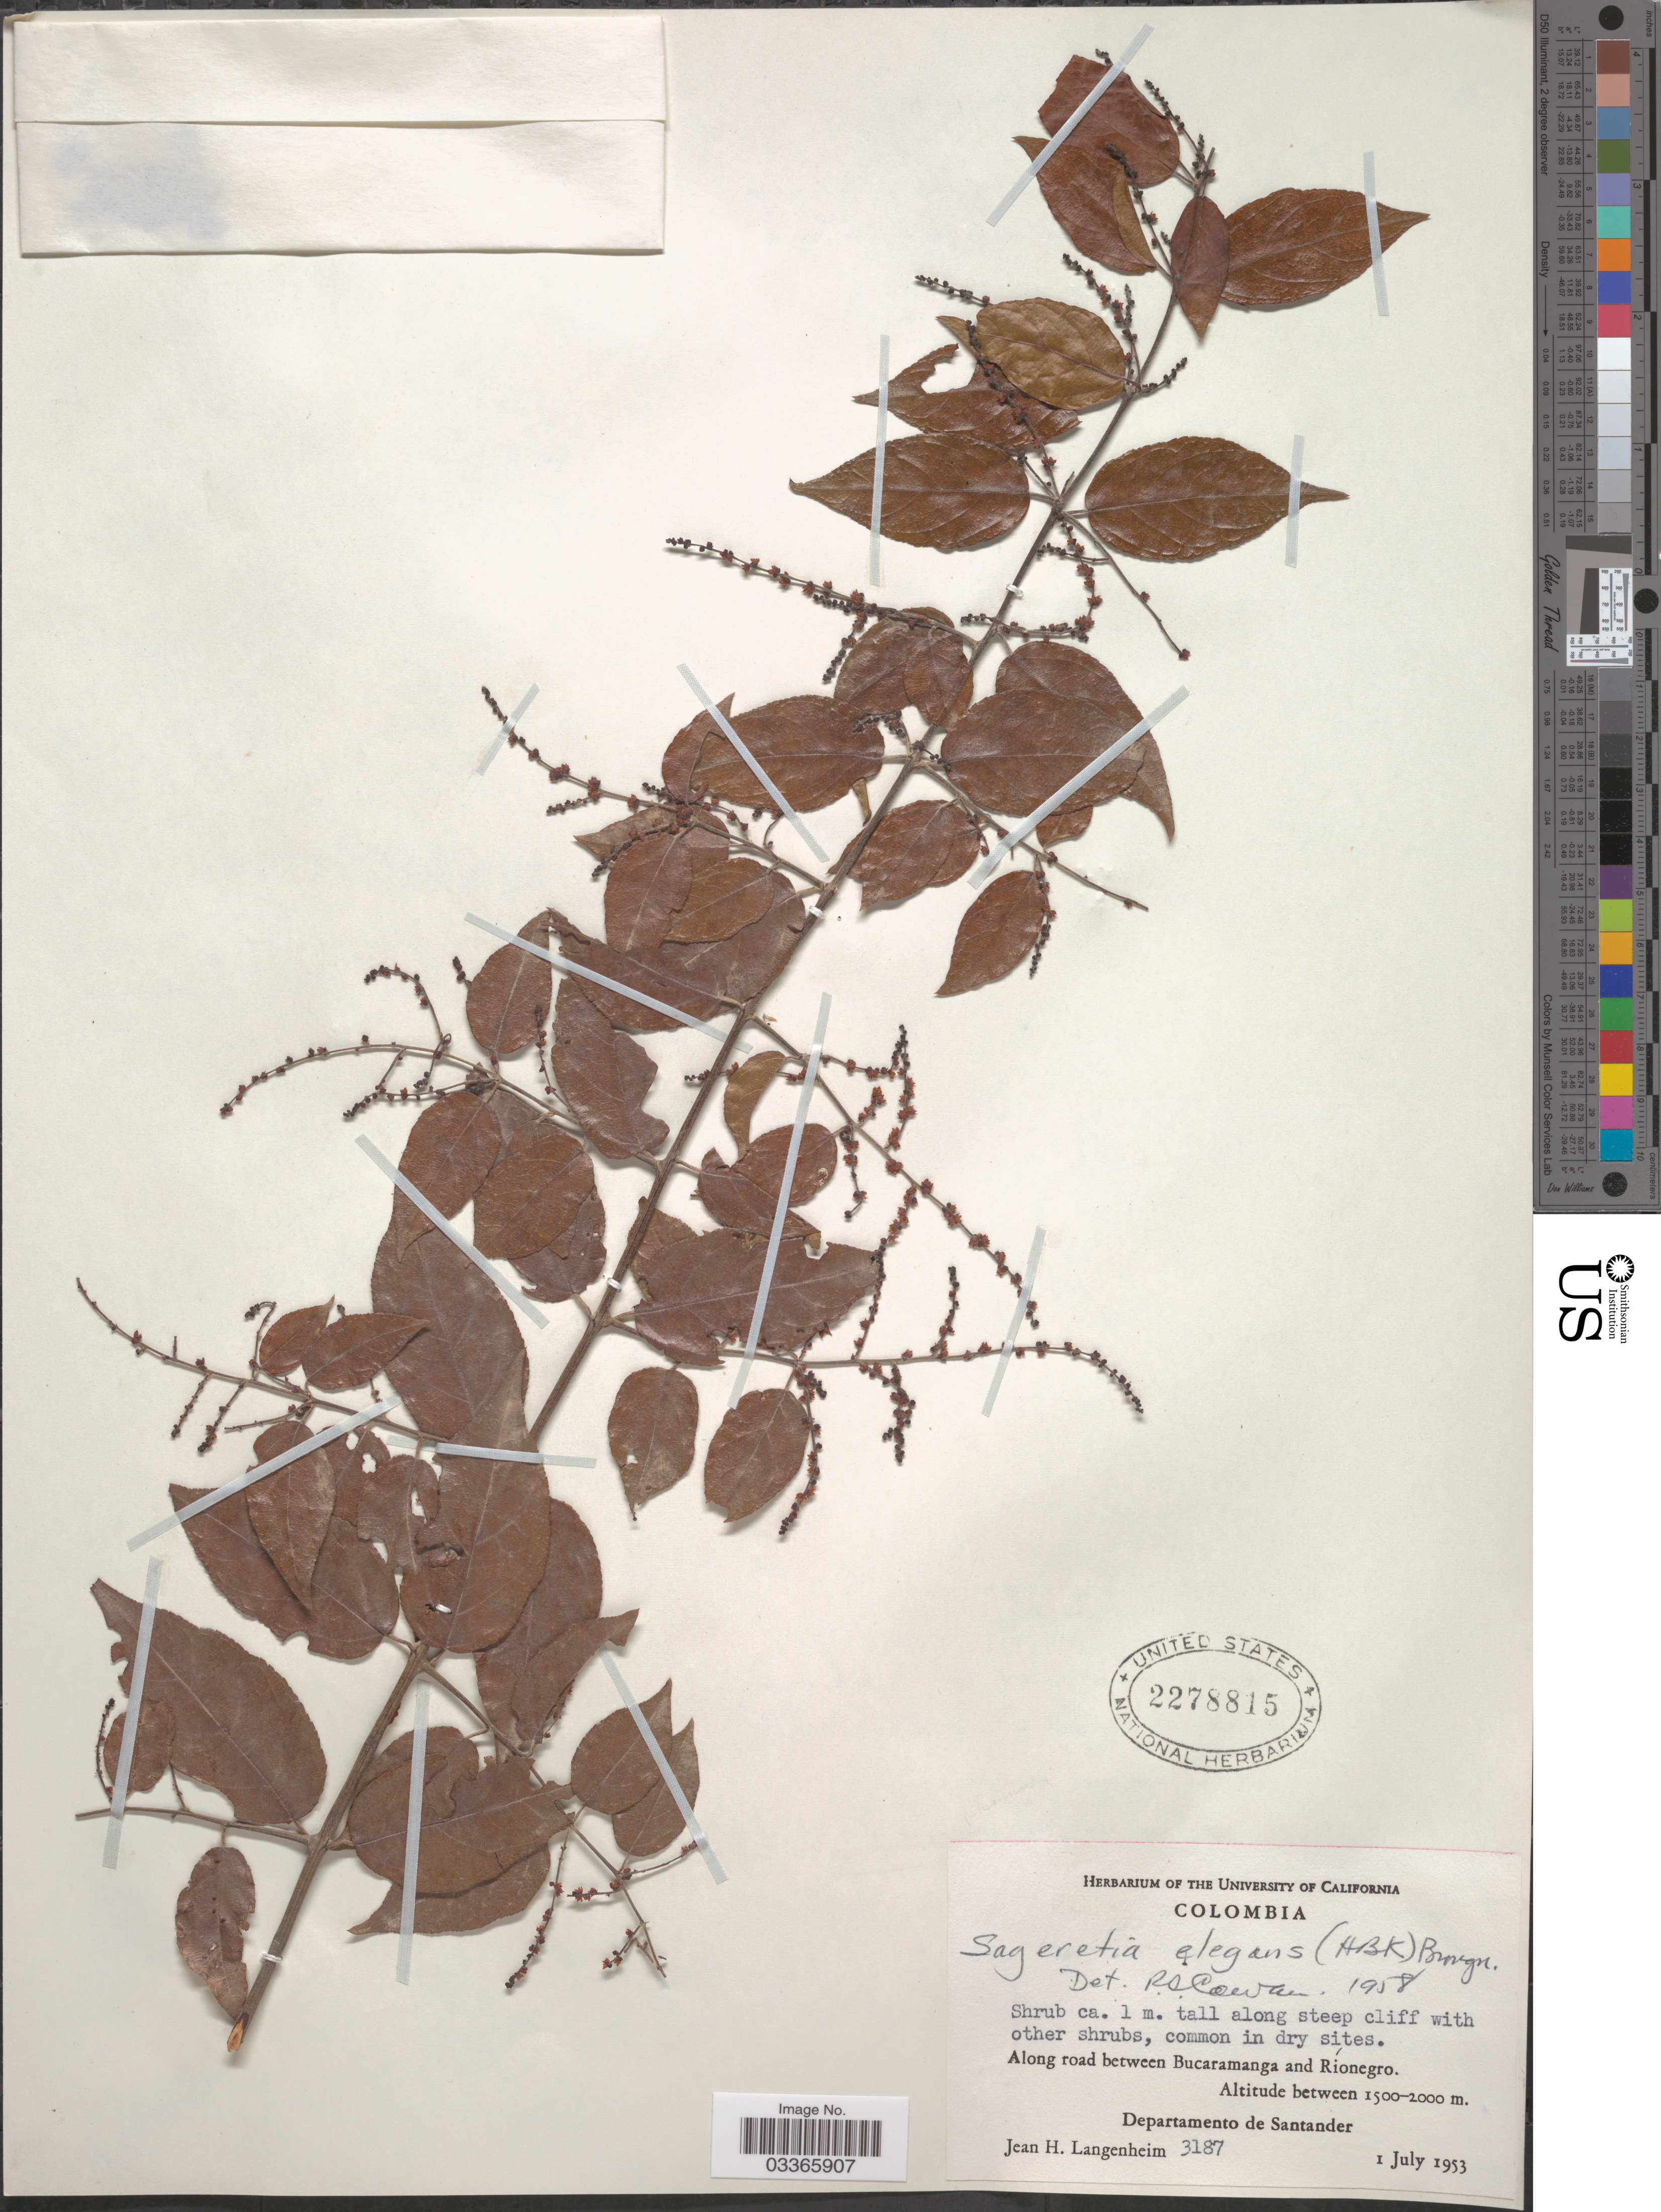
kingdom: Plantae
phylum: Tracheophyta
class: Magnoliopsida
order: Rosales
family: Rhamnaceae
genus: Sageretia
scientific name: Sageretia elegans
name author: (Kunth) Brongn.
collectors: J. H. Langenheim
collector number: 3187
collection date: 1953-07-01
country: Colombia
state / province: Santander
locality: Along road to between Bucaramange and Ríonegro. Departamento de Santander.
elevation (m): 1500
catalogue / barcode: US 2278815